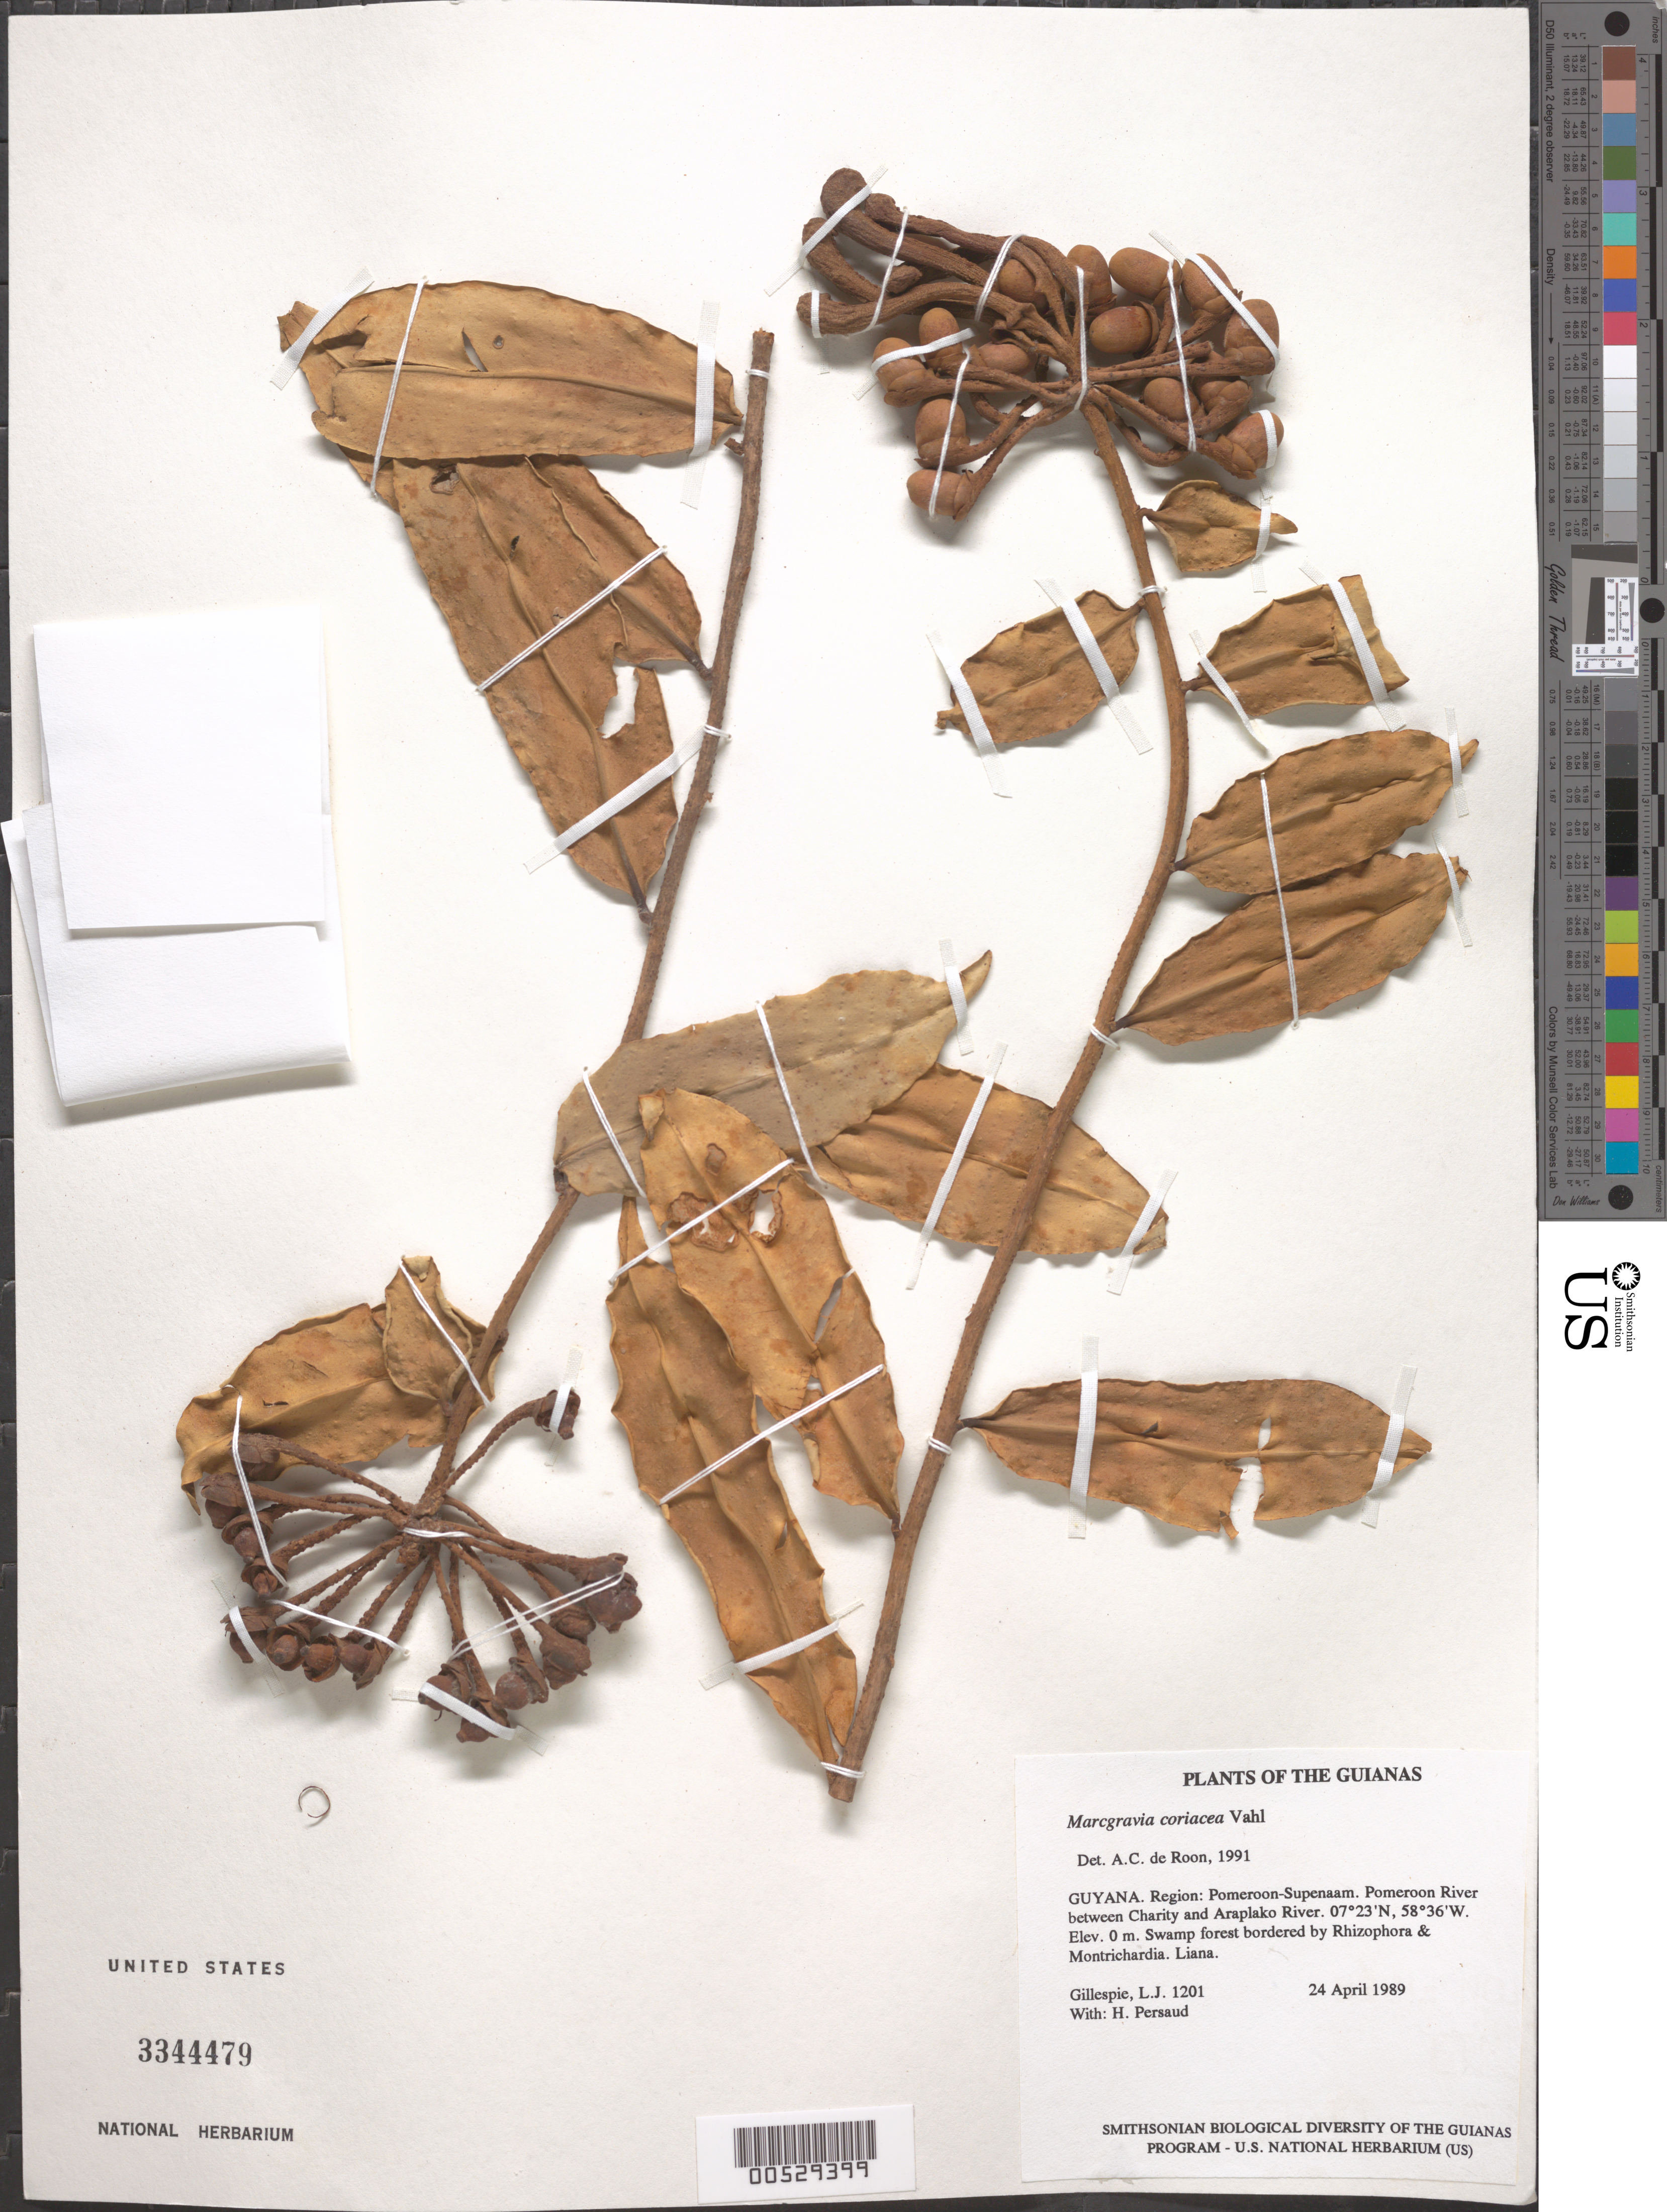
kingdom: Plantae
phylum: Tracheophyta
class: Magnoliopsida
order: Ericales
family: Marcgraviaceae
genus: Marcgravia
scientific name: Marcgravia coriacea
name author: Vahl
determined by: de Roon, A. C.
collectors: L. J. Gillespie & H. Persaud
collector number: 1201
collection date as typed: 24 April 1989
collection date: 1989-04-24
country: Guyana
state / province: Pomeroon-Supenaam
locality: Pomeroon River between Charity and Araplako River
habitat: Swamp forest bordered by Rhizophora & Montrichardia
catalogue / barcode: US 3344479